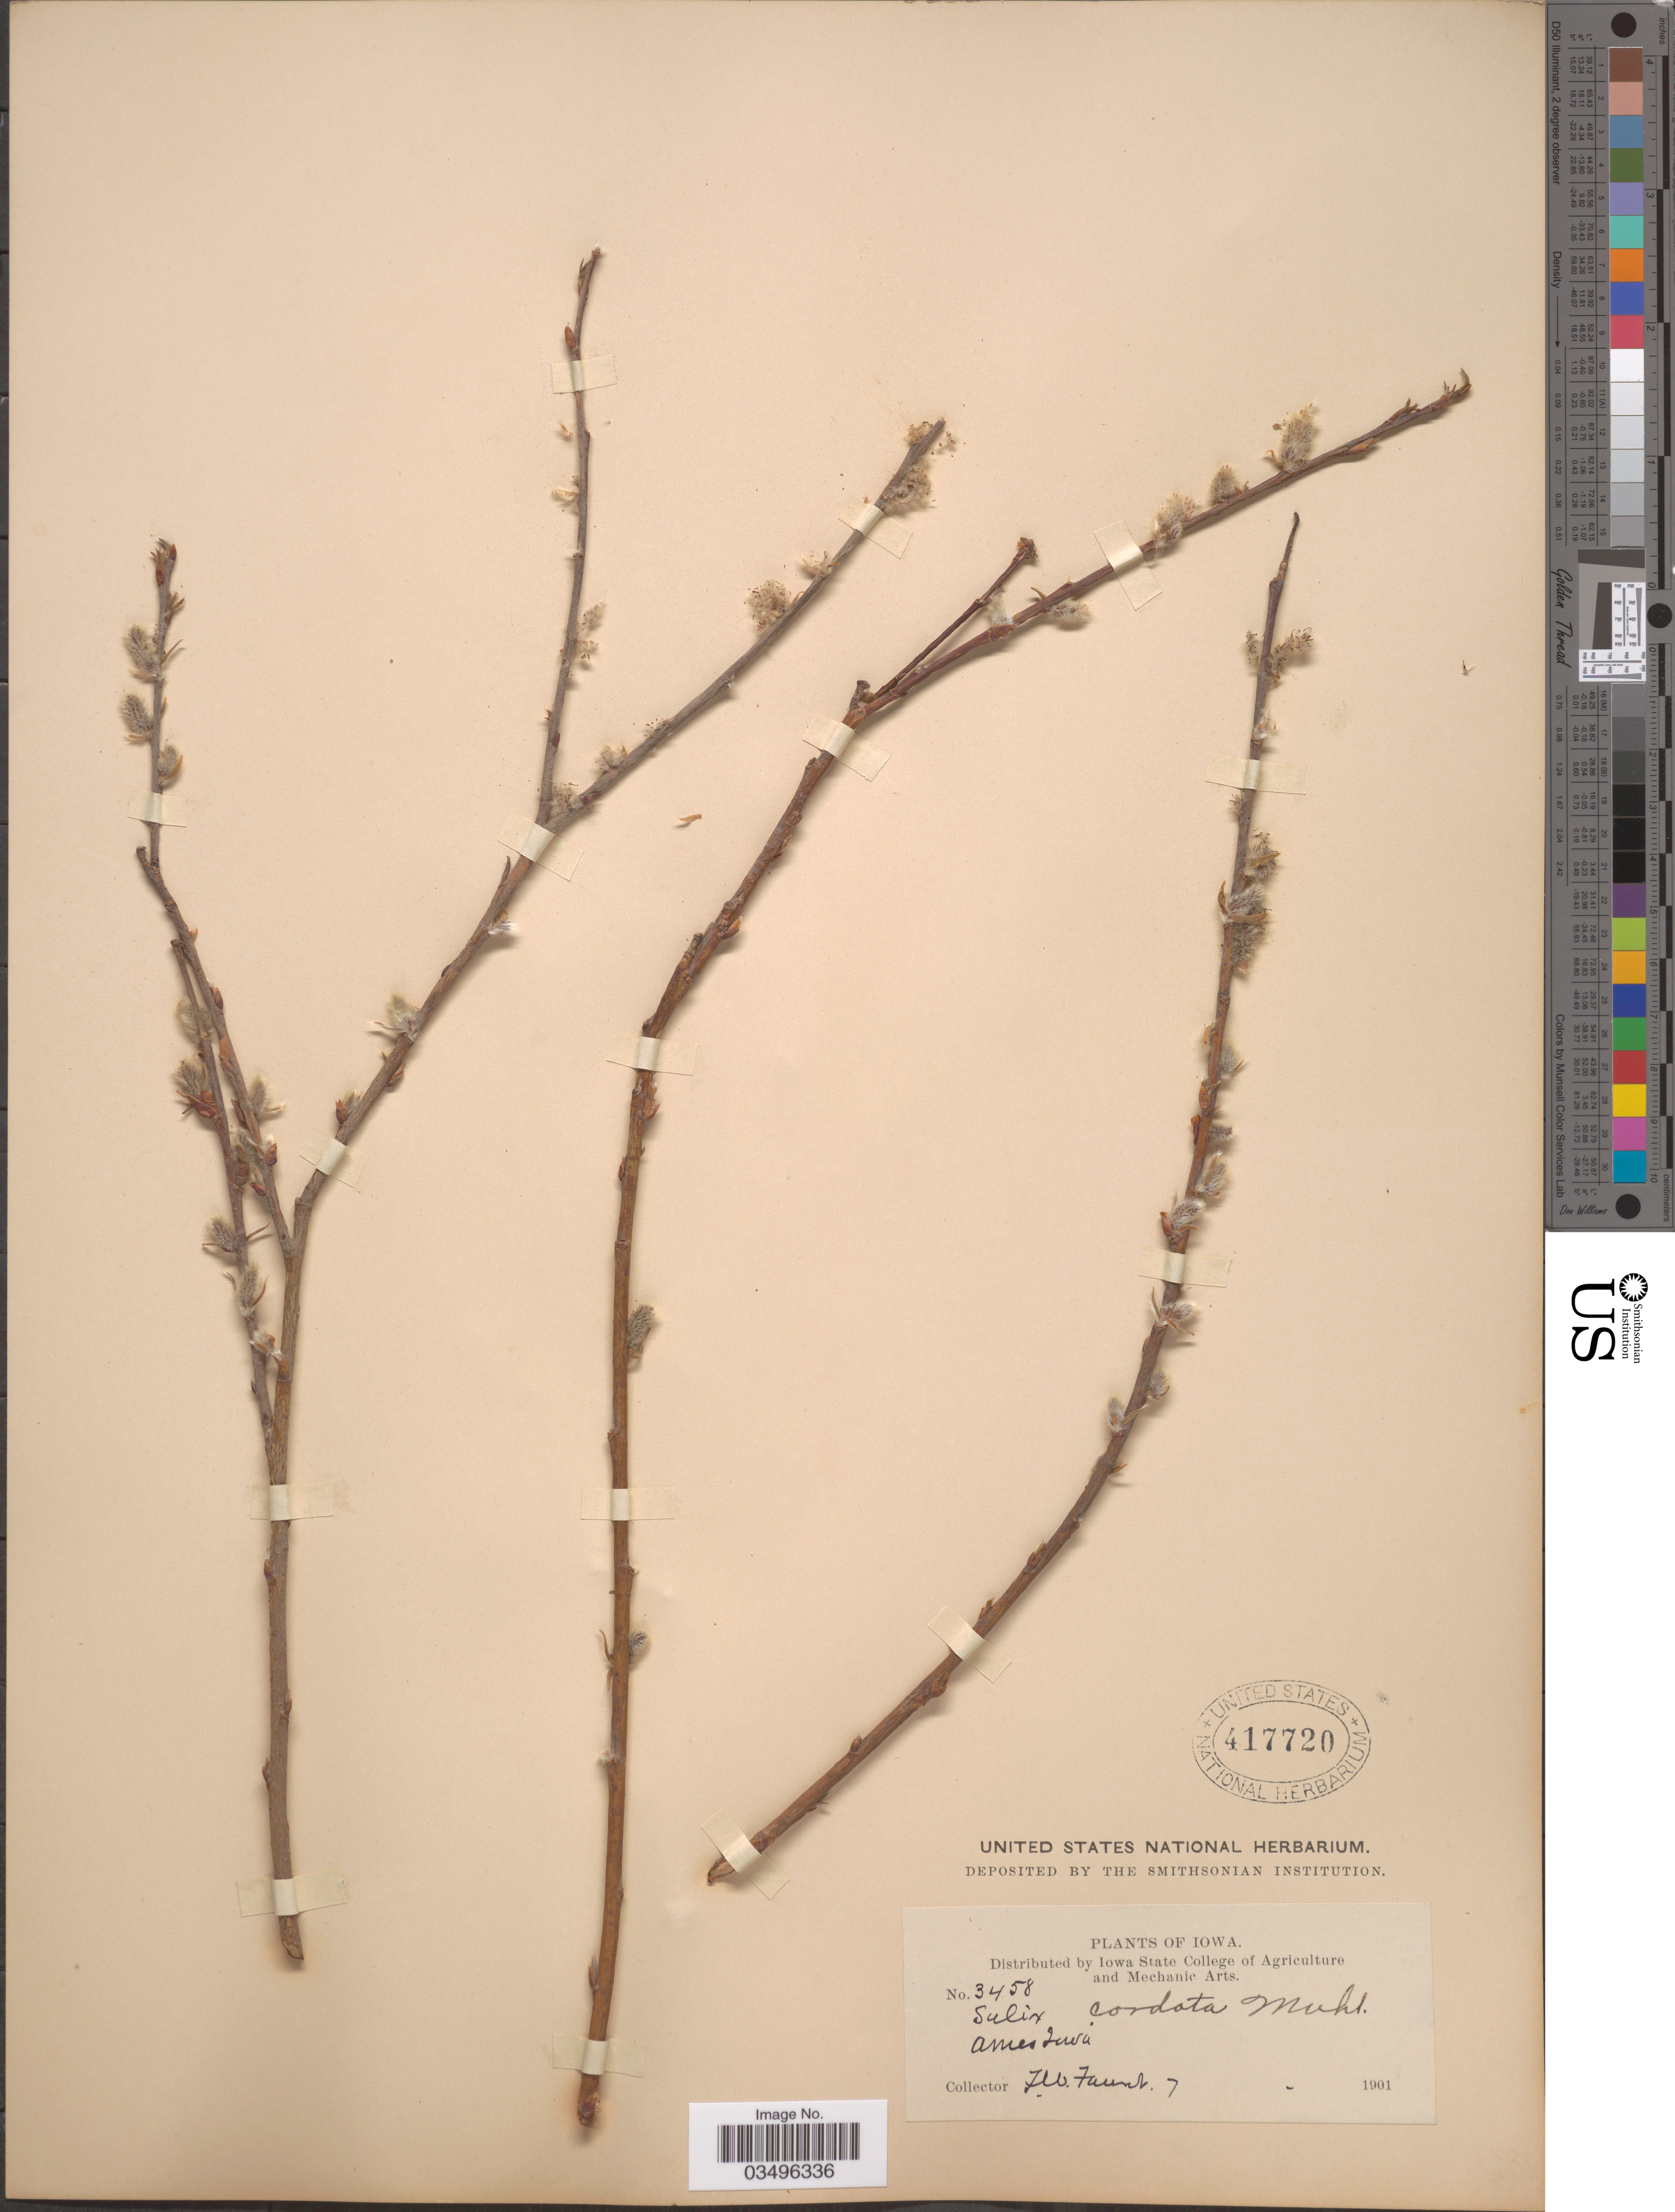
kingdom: Plantae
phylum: Tracheophyta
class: Magnoliopsida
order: Malpighiales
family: Salicaceae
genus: Salix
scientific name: Salix cordata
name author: Michx.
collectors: F. Faunt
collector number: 3458/7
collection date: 1901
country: United States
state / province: Iowa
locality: Ames.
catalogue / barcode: US 417720